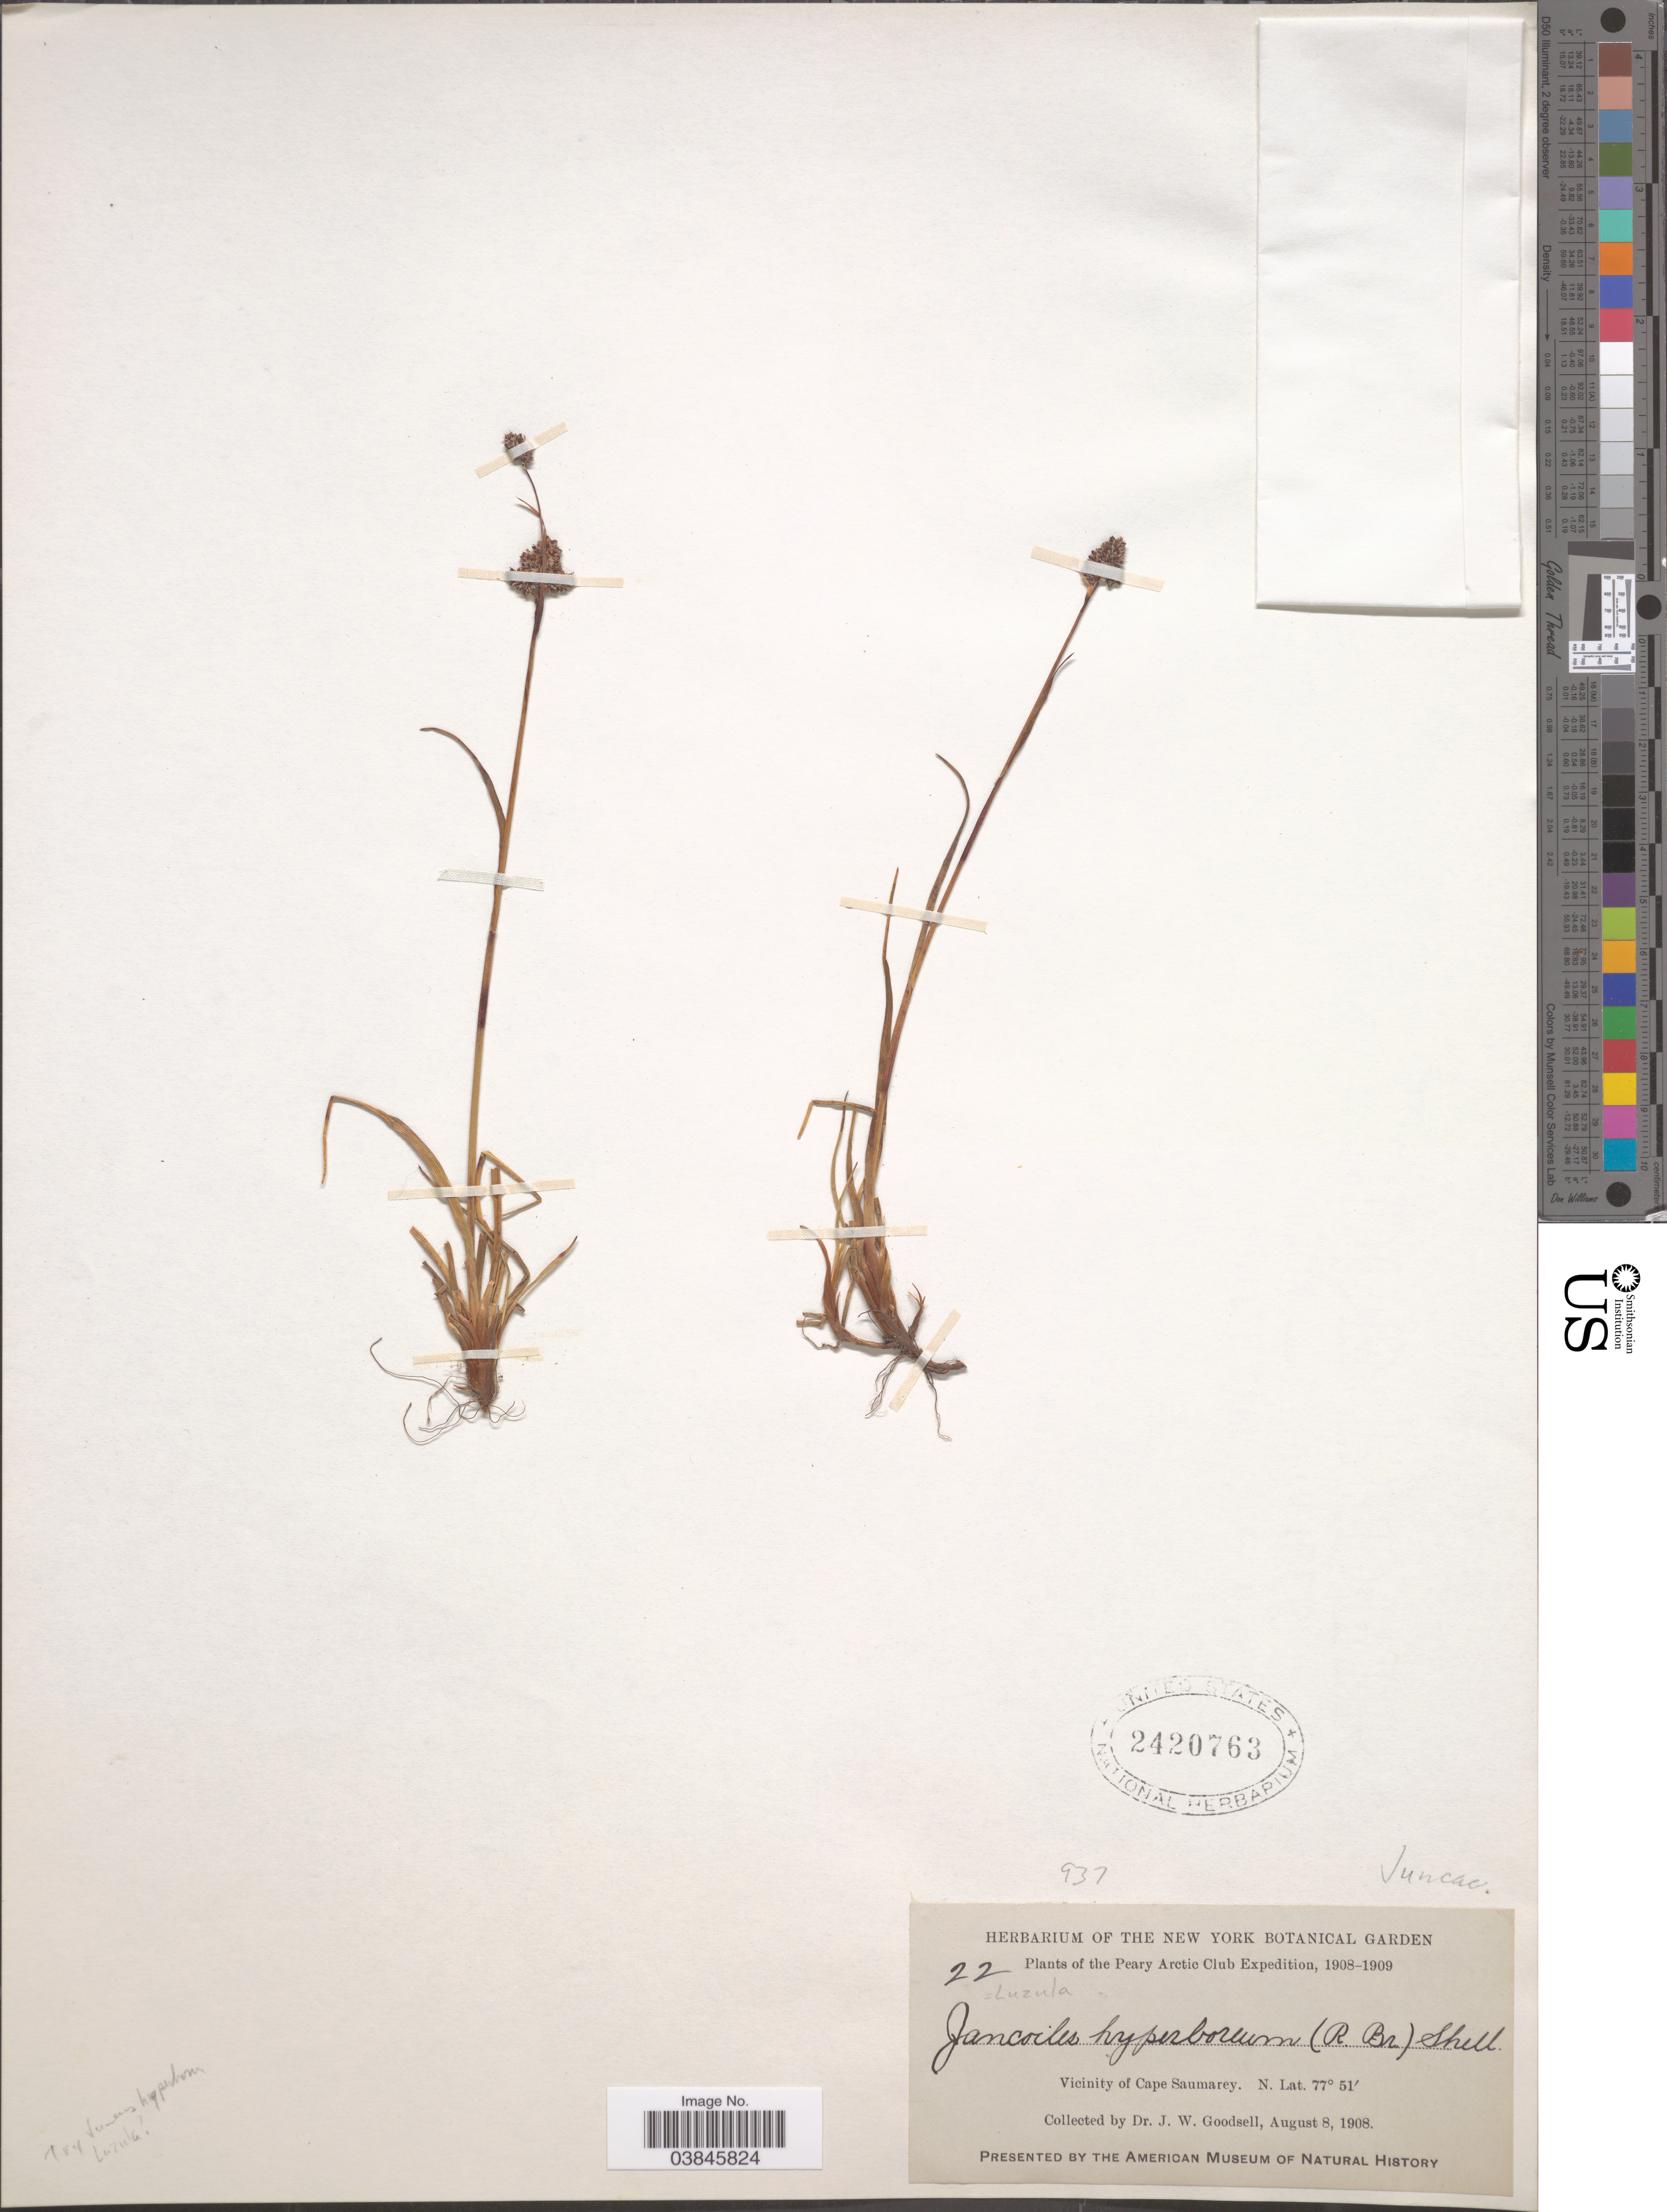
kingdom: Plantae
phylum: Tracheophyta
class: Liliopsida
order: Poales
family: Juncaceae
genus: Luzula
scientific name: Luzula hyperboria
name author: R. Br.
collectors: J. Goodsell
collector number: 22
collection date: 1908-08-08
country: Russian Federation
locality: Vicinity of Cape Saumarey.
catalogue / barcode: US 2420763